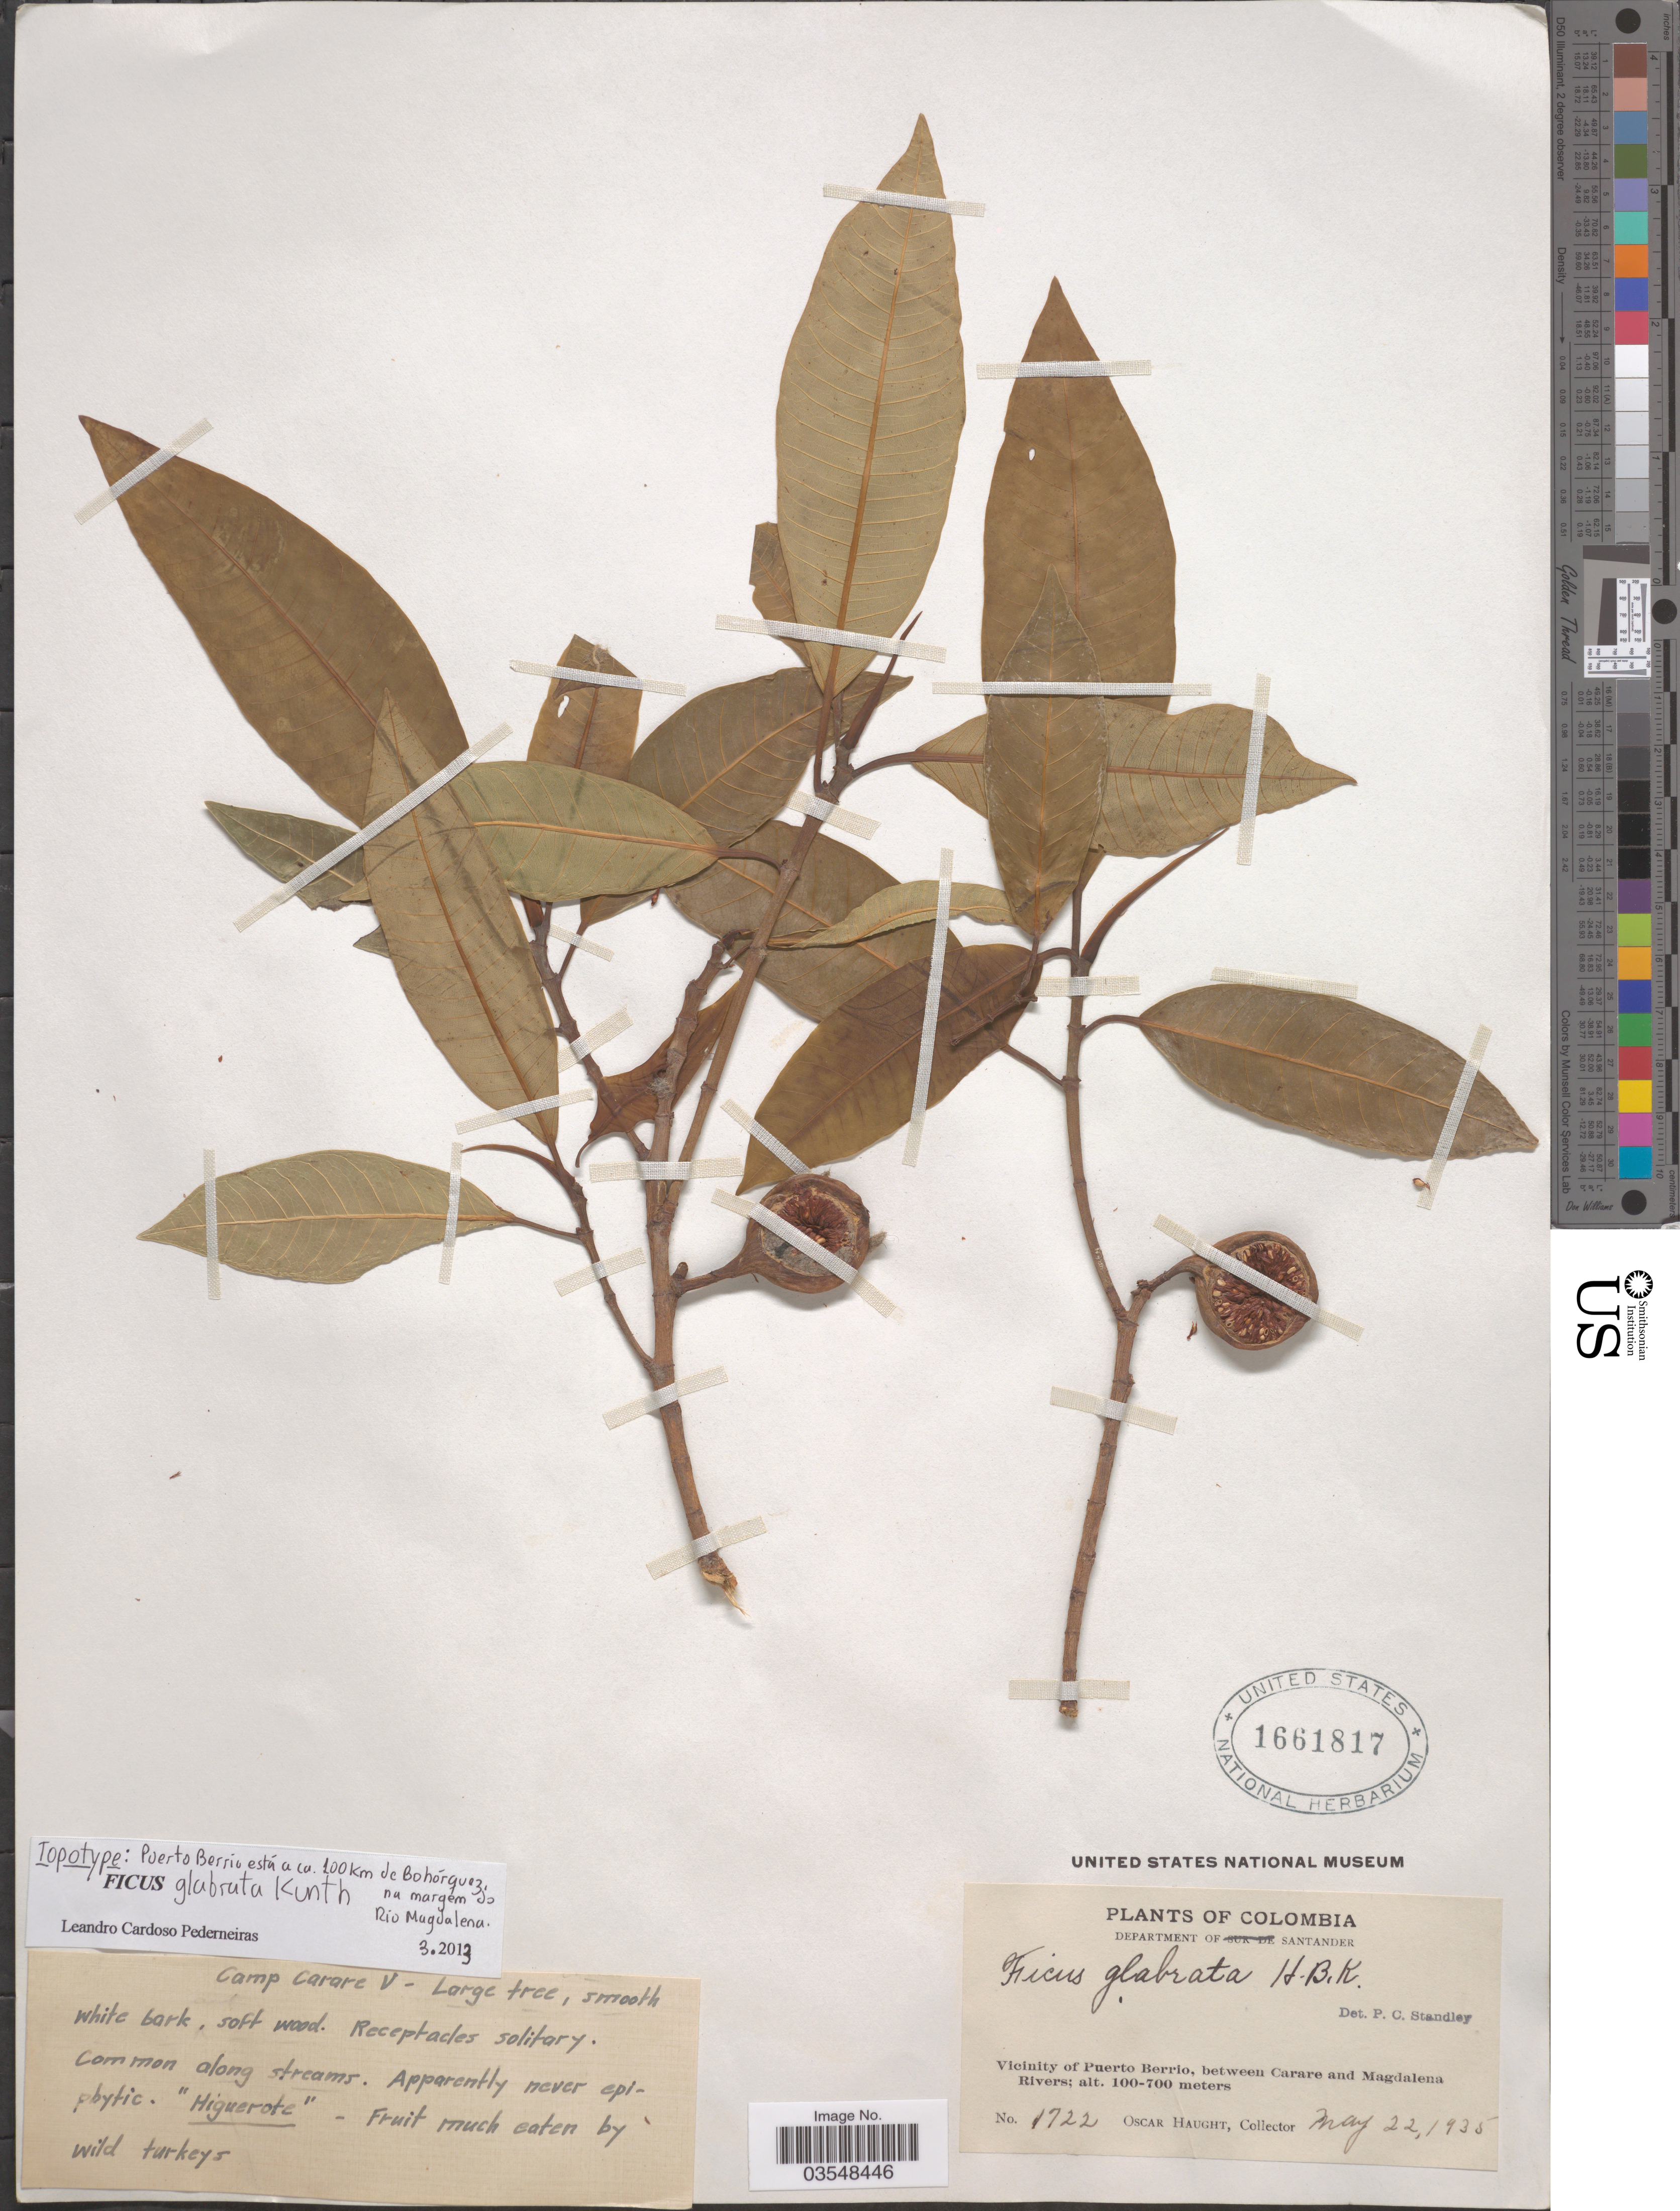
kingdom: Plantae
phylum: Tracheophyta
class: Magnoliopsida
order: Rosales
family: Moraceae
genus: Ficus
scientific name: Ficus glabrata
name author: Kunth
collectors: O. L. Haught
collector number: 1722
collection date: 1935-05-22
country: Colombia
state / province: Santander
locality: Department of Santander. Vicinity of Puerto Berrio, between Carare and Magdalena Rivers.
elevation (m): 100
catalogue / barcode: US 1661817